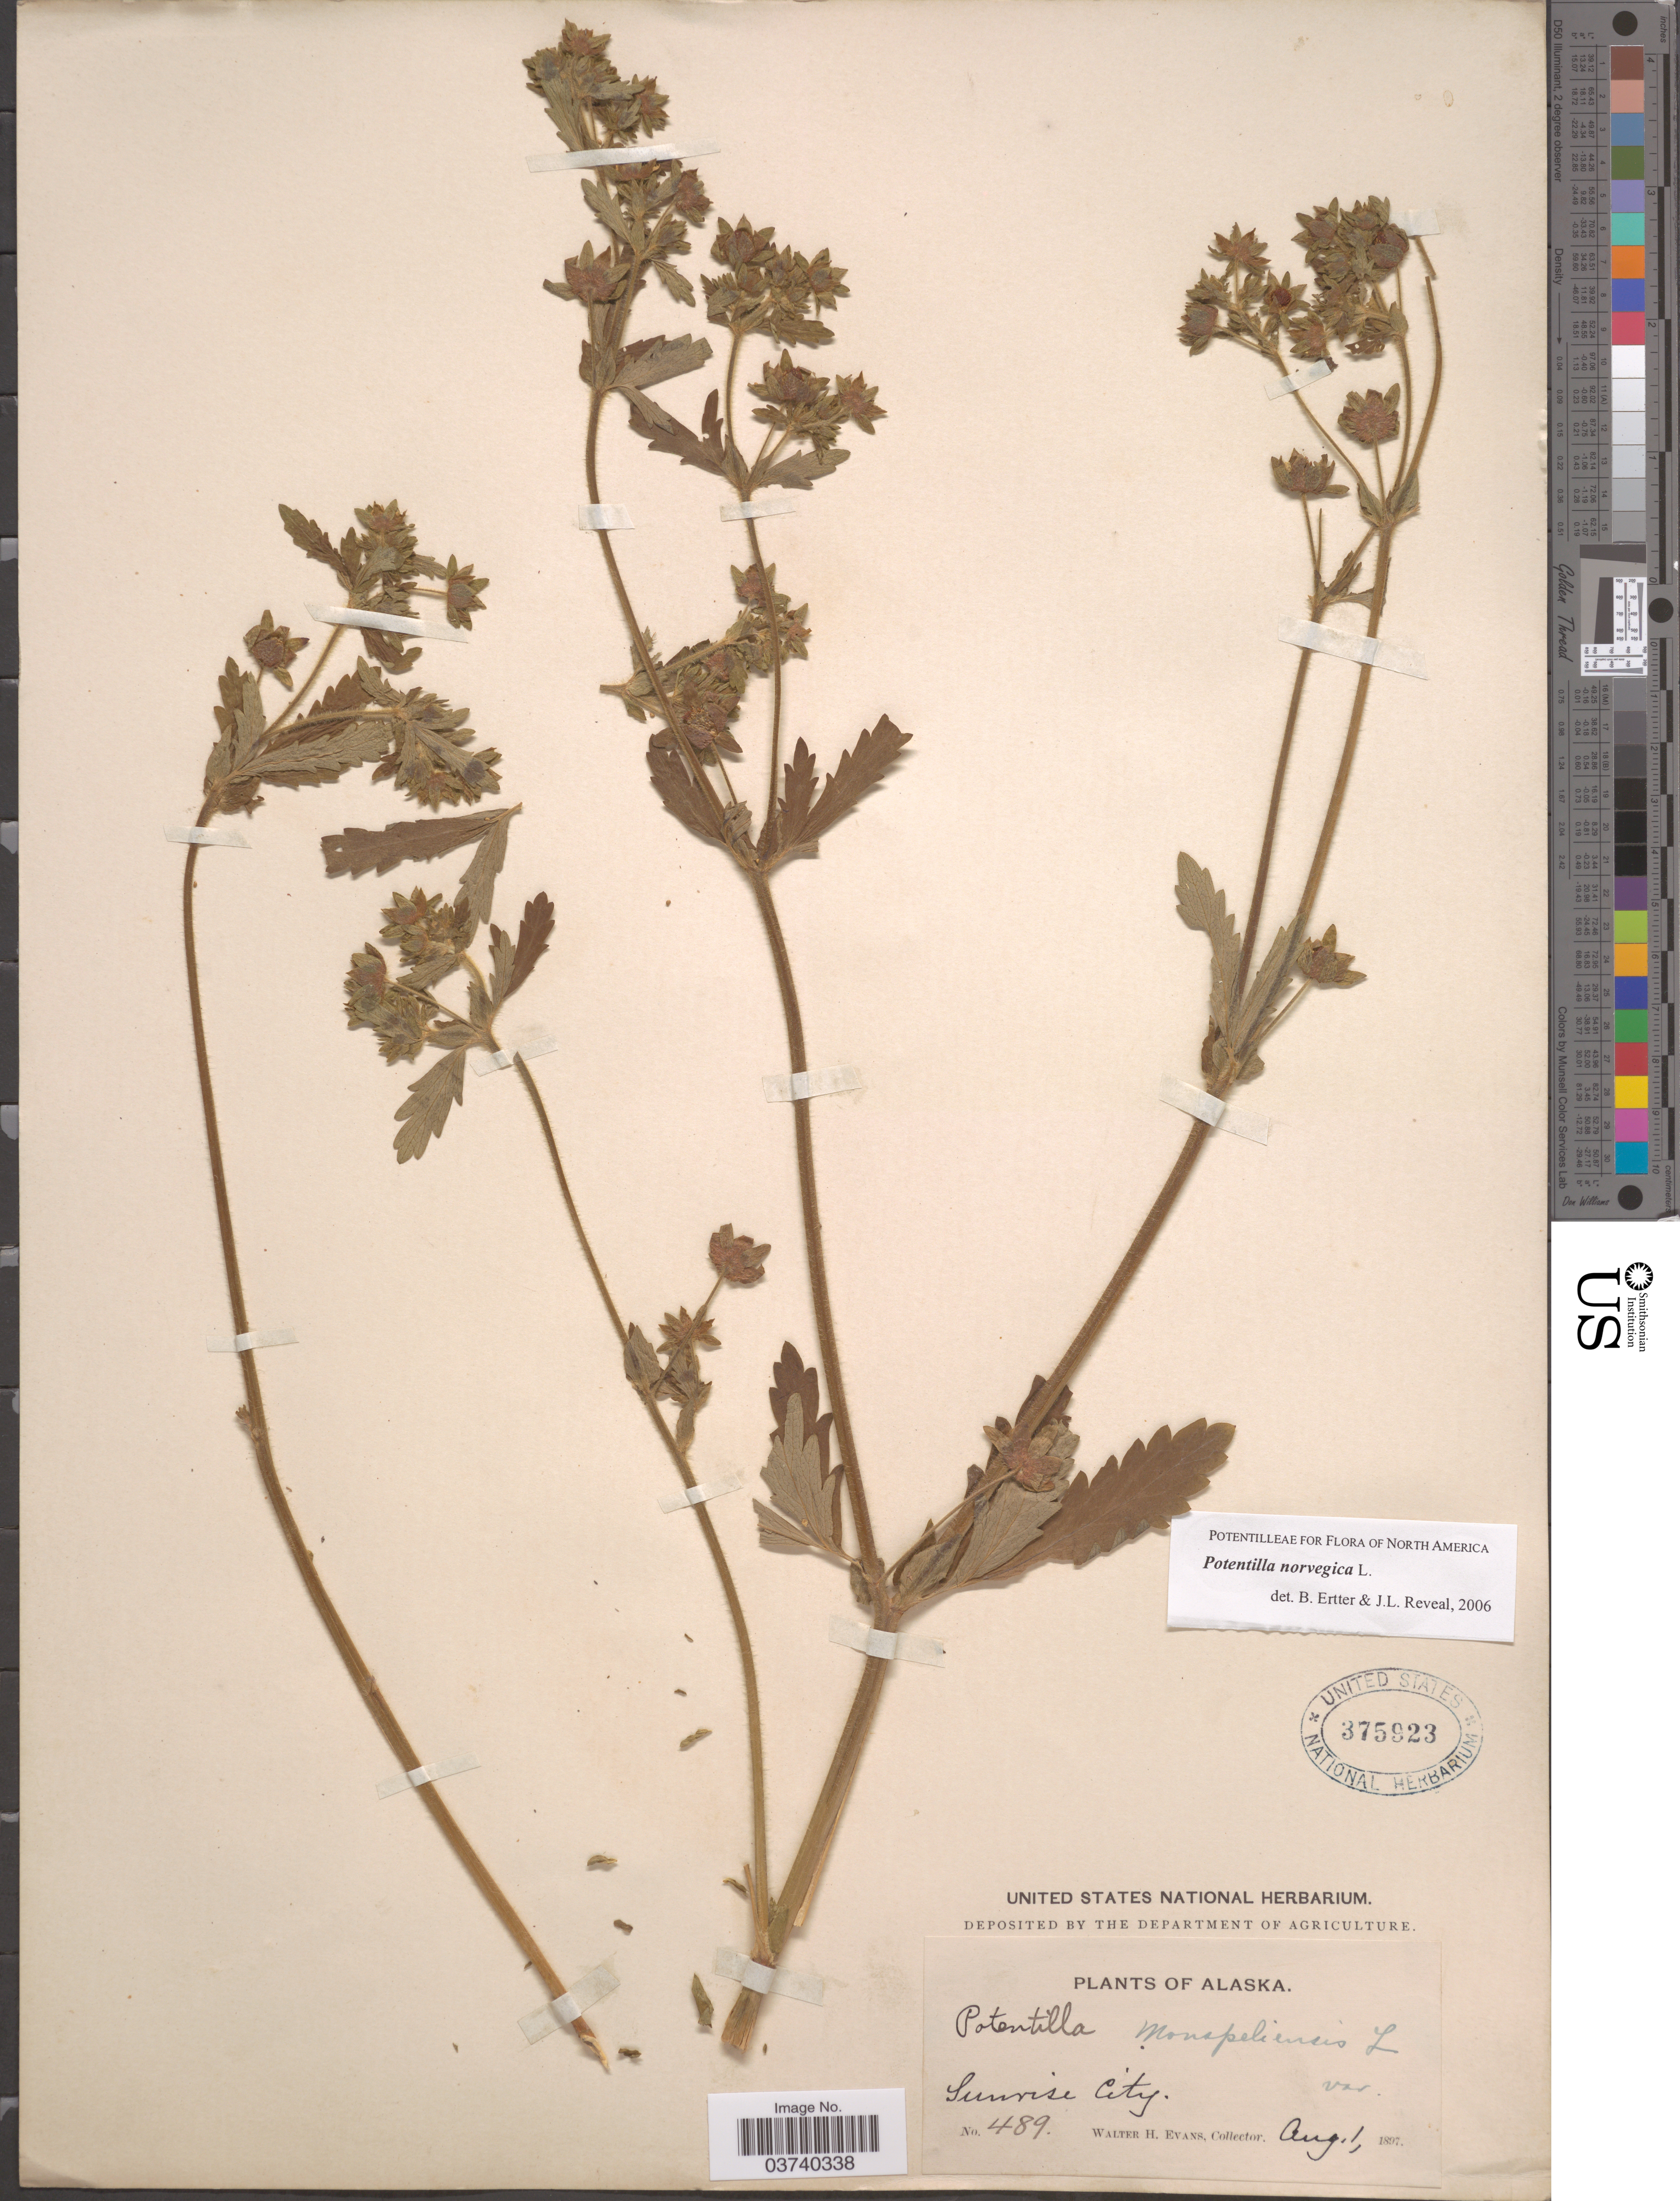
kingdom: Plantae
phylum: Tracheophyta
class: Magnoliopsida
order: Rosales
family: Rosaceae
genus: Potentilla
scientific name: Potentilla norvegica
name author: L.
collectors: W. H. Evans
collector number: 489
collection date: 1897-08-01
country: United States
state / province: Alaska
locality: Sunrise City.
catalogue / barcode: US 375923